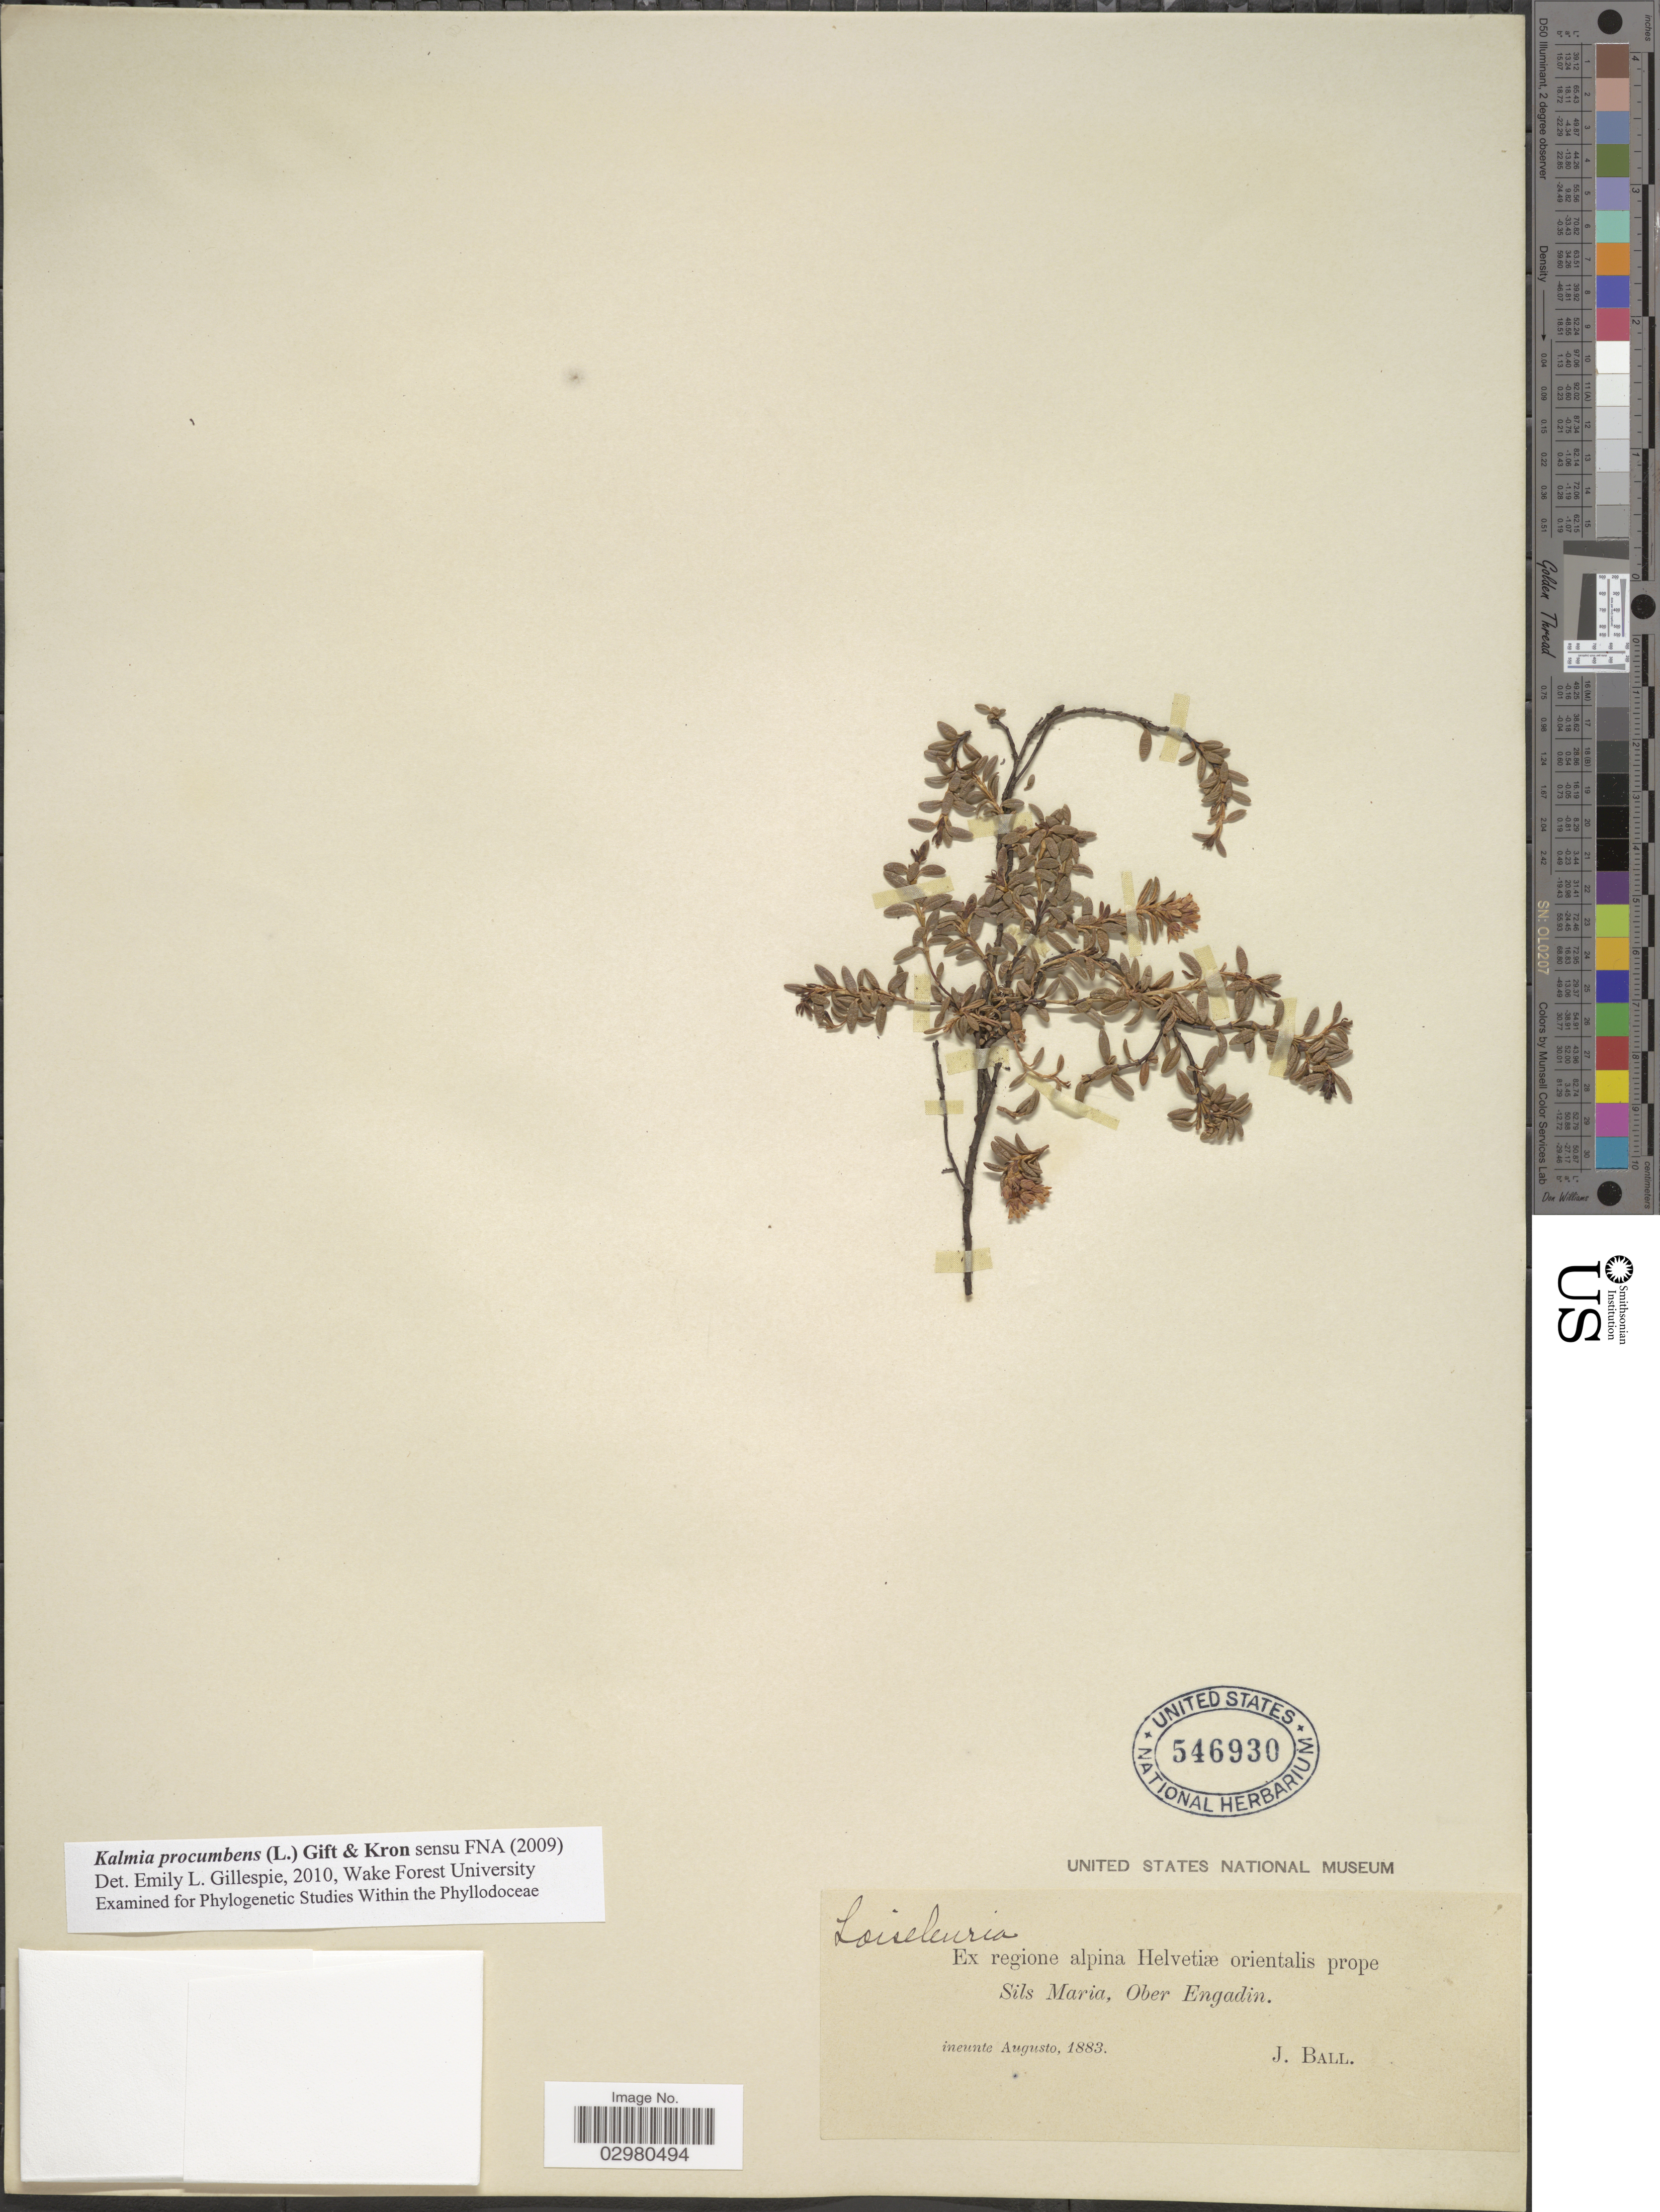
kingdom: Plantae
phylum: Tracheophyta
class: Magnoliopsida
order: Ericales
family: Ericaceae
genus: Loiseleuria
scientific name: Loiseleuria procumbens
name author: (L.) Desv.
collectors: J. Ball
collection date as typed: ineunte Augusto, 1883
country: Switzerland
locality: Ex regione alpina Helvetiæ orientalis prope Sils Maria, Ober Engadin.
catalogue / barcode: US 546930